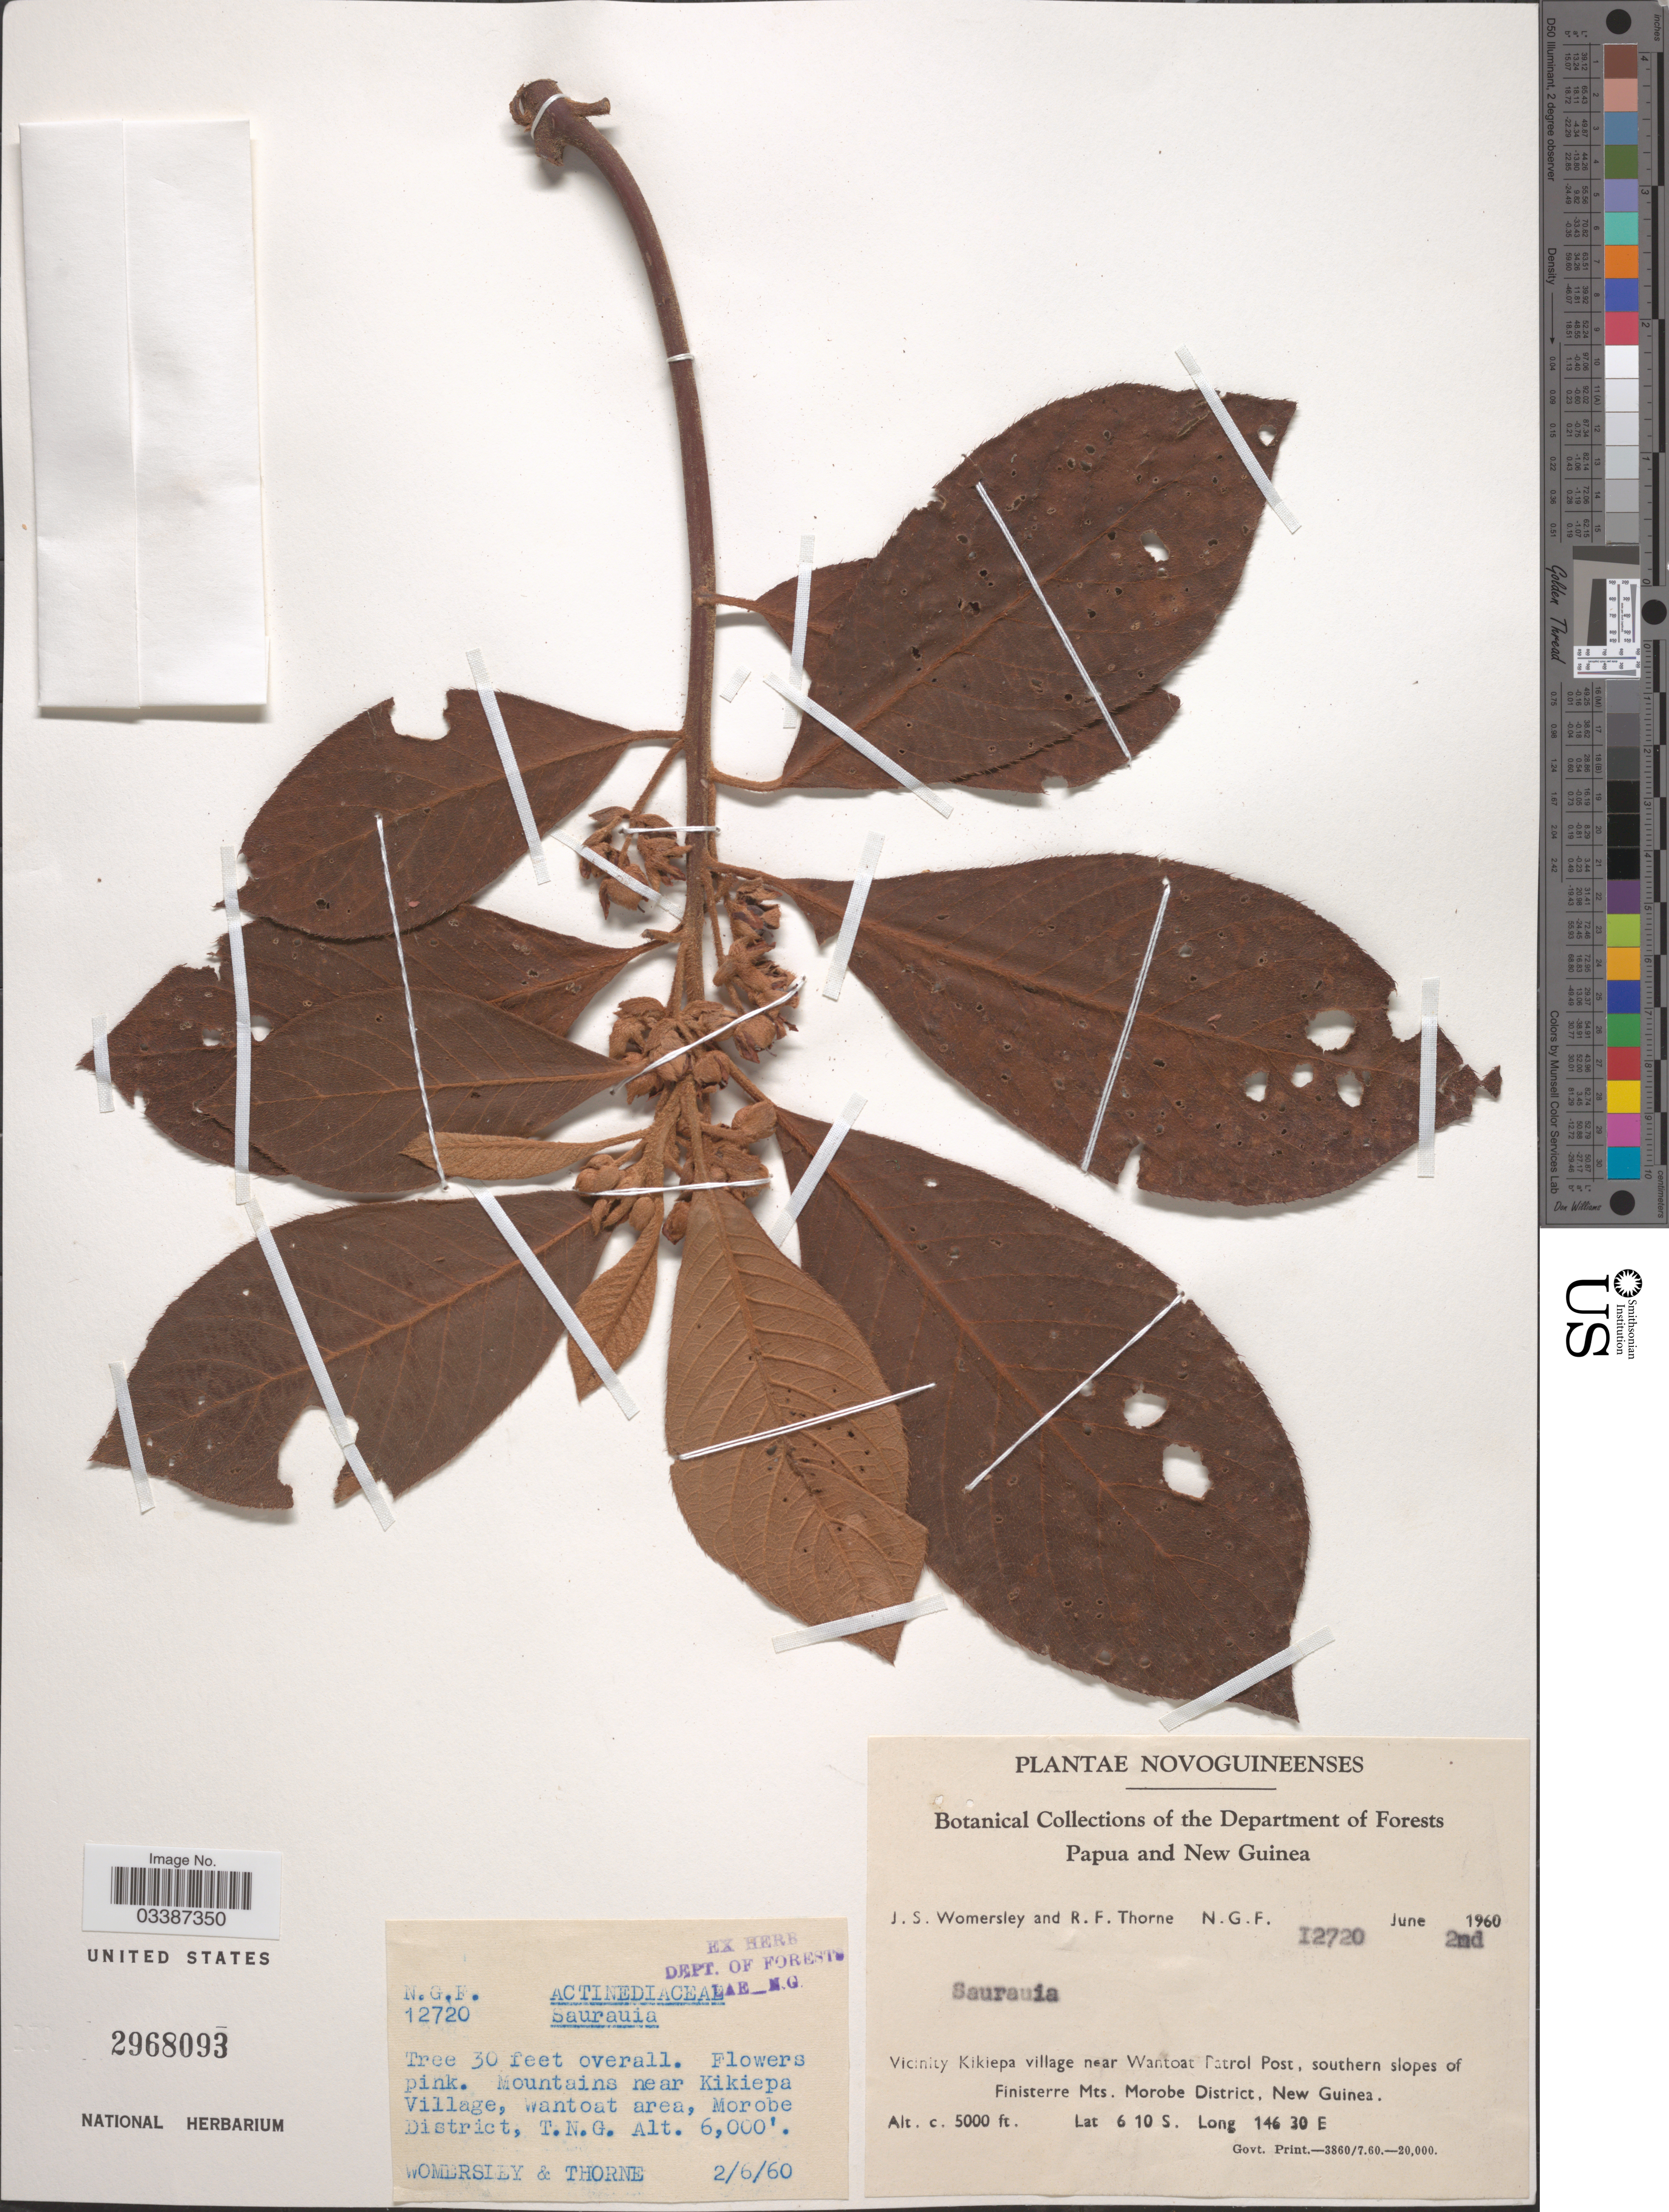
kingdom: Plantae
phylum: Tracheophyta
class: Magnoliopsida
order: Ericales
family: Actinidiaceae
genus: Saurauia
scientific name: Saurauia sp.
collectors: J. S. Womersley & R. Thorne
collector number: N.G.F. 12720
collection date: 1960-06-02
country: Papua New Guinea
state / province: Morobe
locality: Novoguineenses. Vicinity of Kikiepa village near Wantoat Patrol Post, southern slopes of Finisterre Mts. Morobe District. New Guinea.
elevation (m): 1524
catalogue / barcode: US 2968093